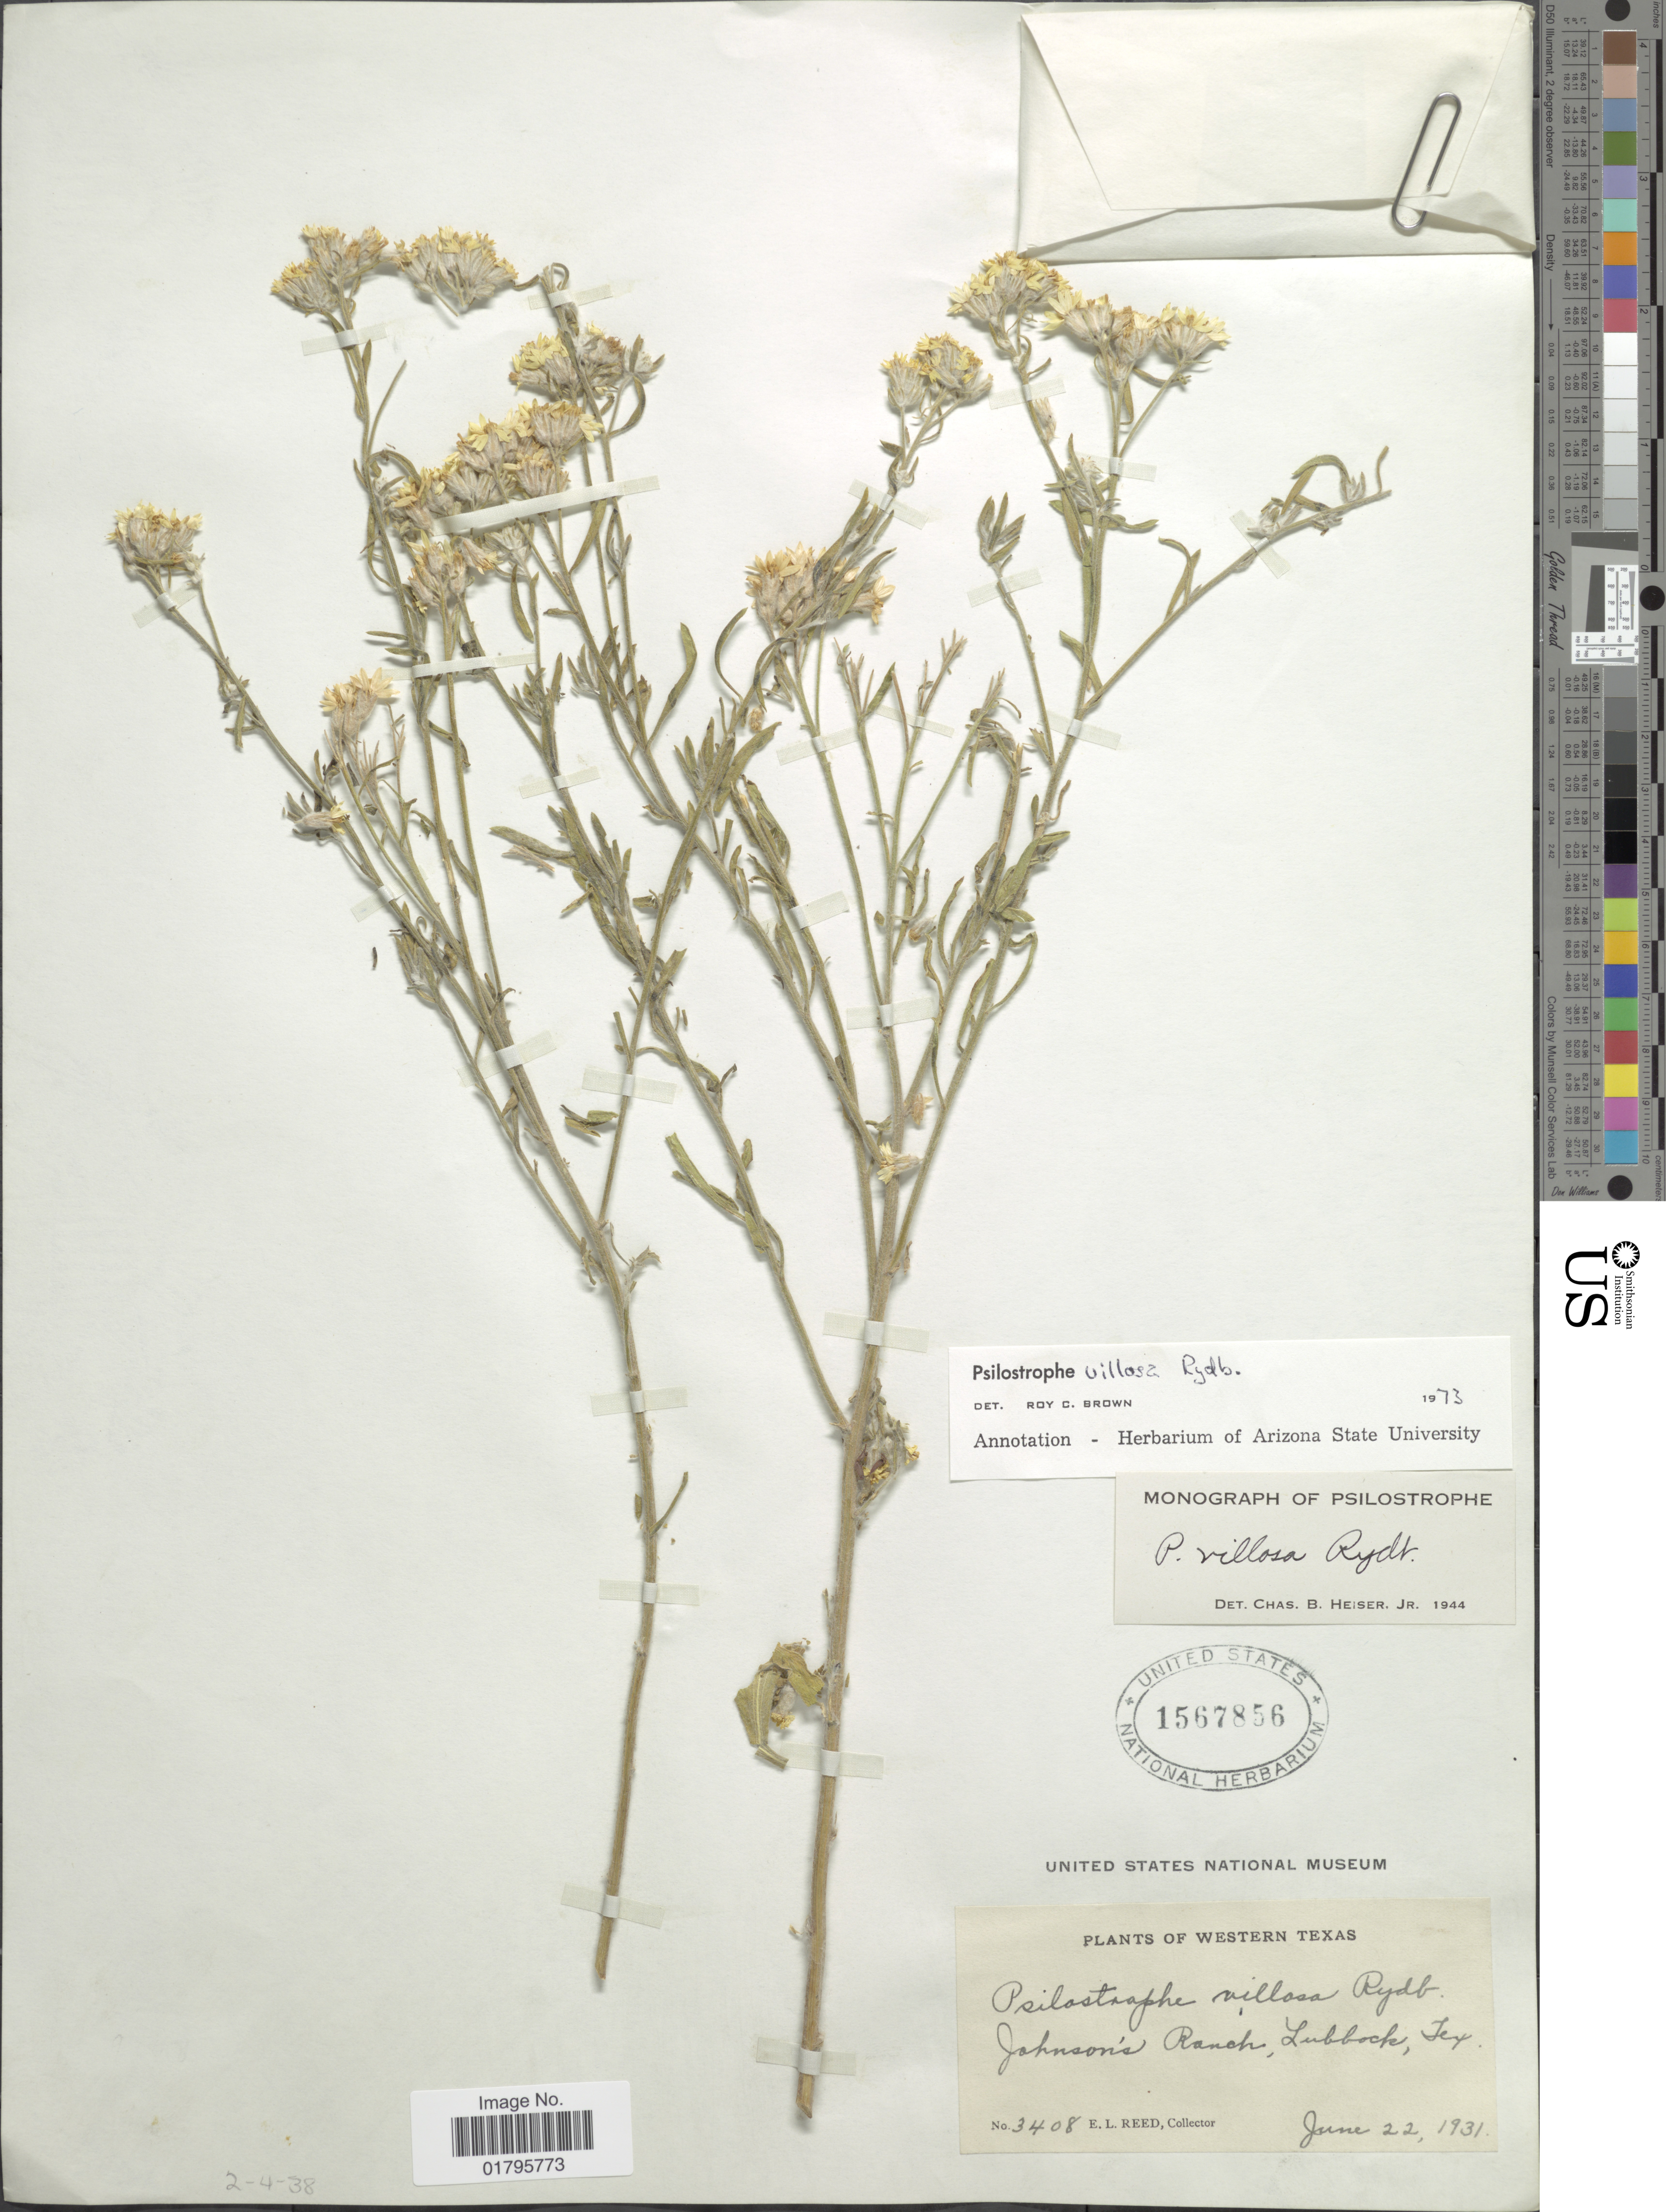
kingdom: Plantae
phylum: Tracheophyta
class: Magnoliopsida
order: Asterales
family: Asteraceae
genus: Psilostrophe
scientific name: Psilostrophe villosa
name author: Rydb. ex Britton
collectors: E. Reed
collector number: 3408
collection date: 1931-06-22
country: United States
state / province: Texas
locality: Western Texas, Johnson's Ranch, Lubbock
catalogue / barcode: US 1567856